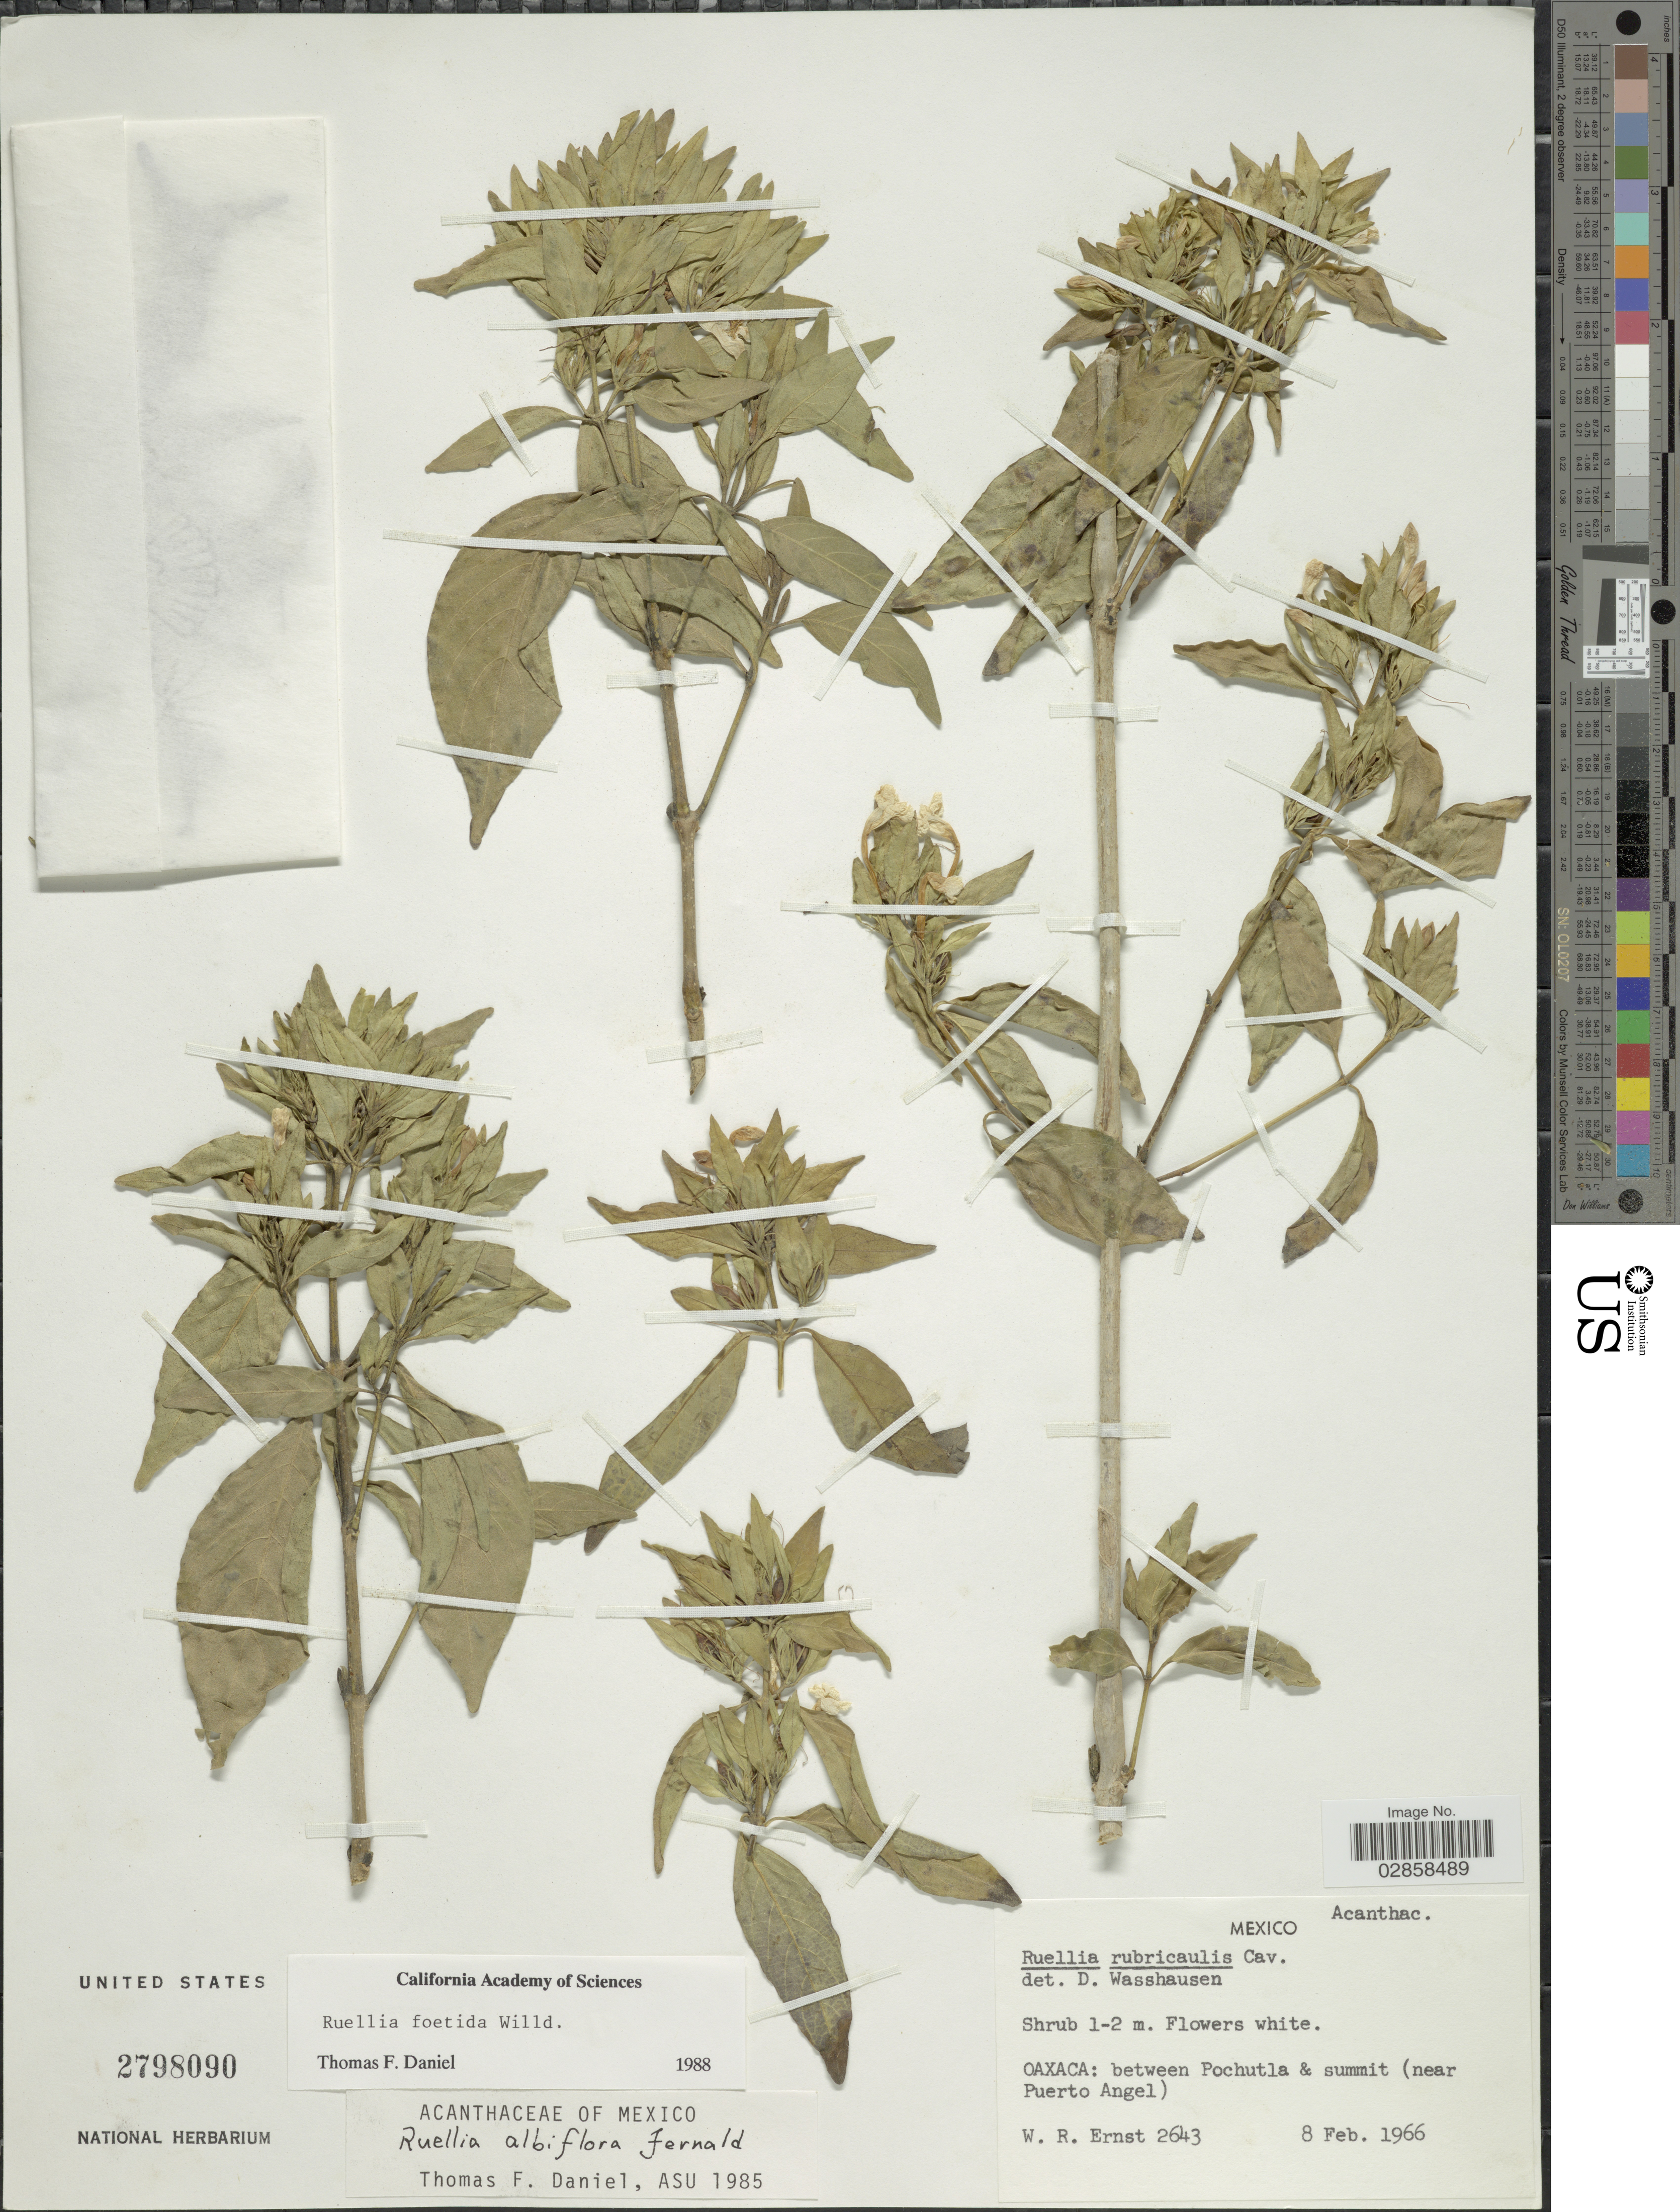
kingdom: Plantae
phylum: Tracheophyta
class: Magnoliopsida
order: Lamiales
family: Acanthaceae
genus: Ruellia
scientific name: Ruellia foetida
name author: Willd.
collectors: W. R. Ernst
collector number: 2643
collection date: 1966-02-08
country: Mexico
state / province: Oaxaca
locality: Between Pochutla & summit (near Puerto Angel).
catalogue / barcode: US 2798090